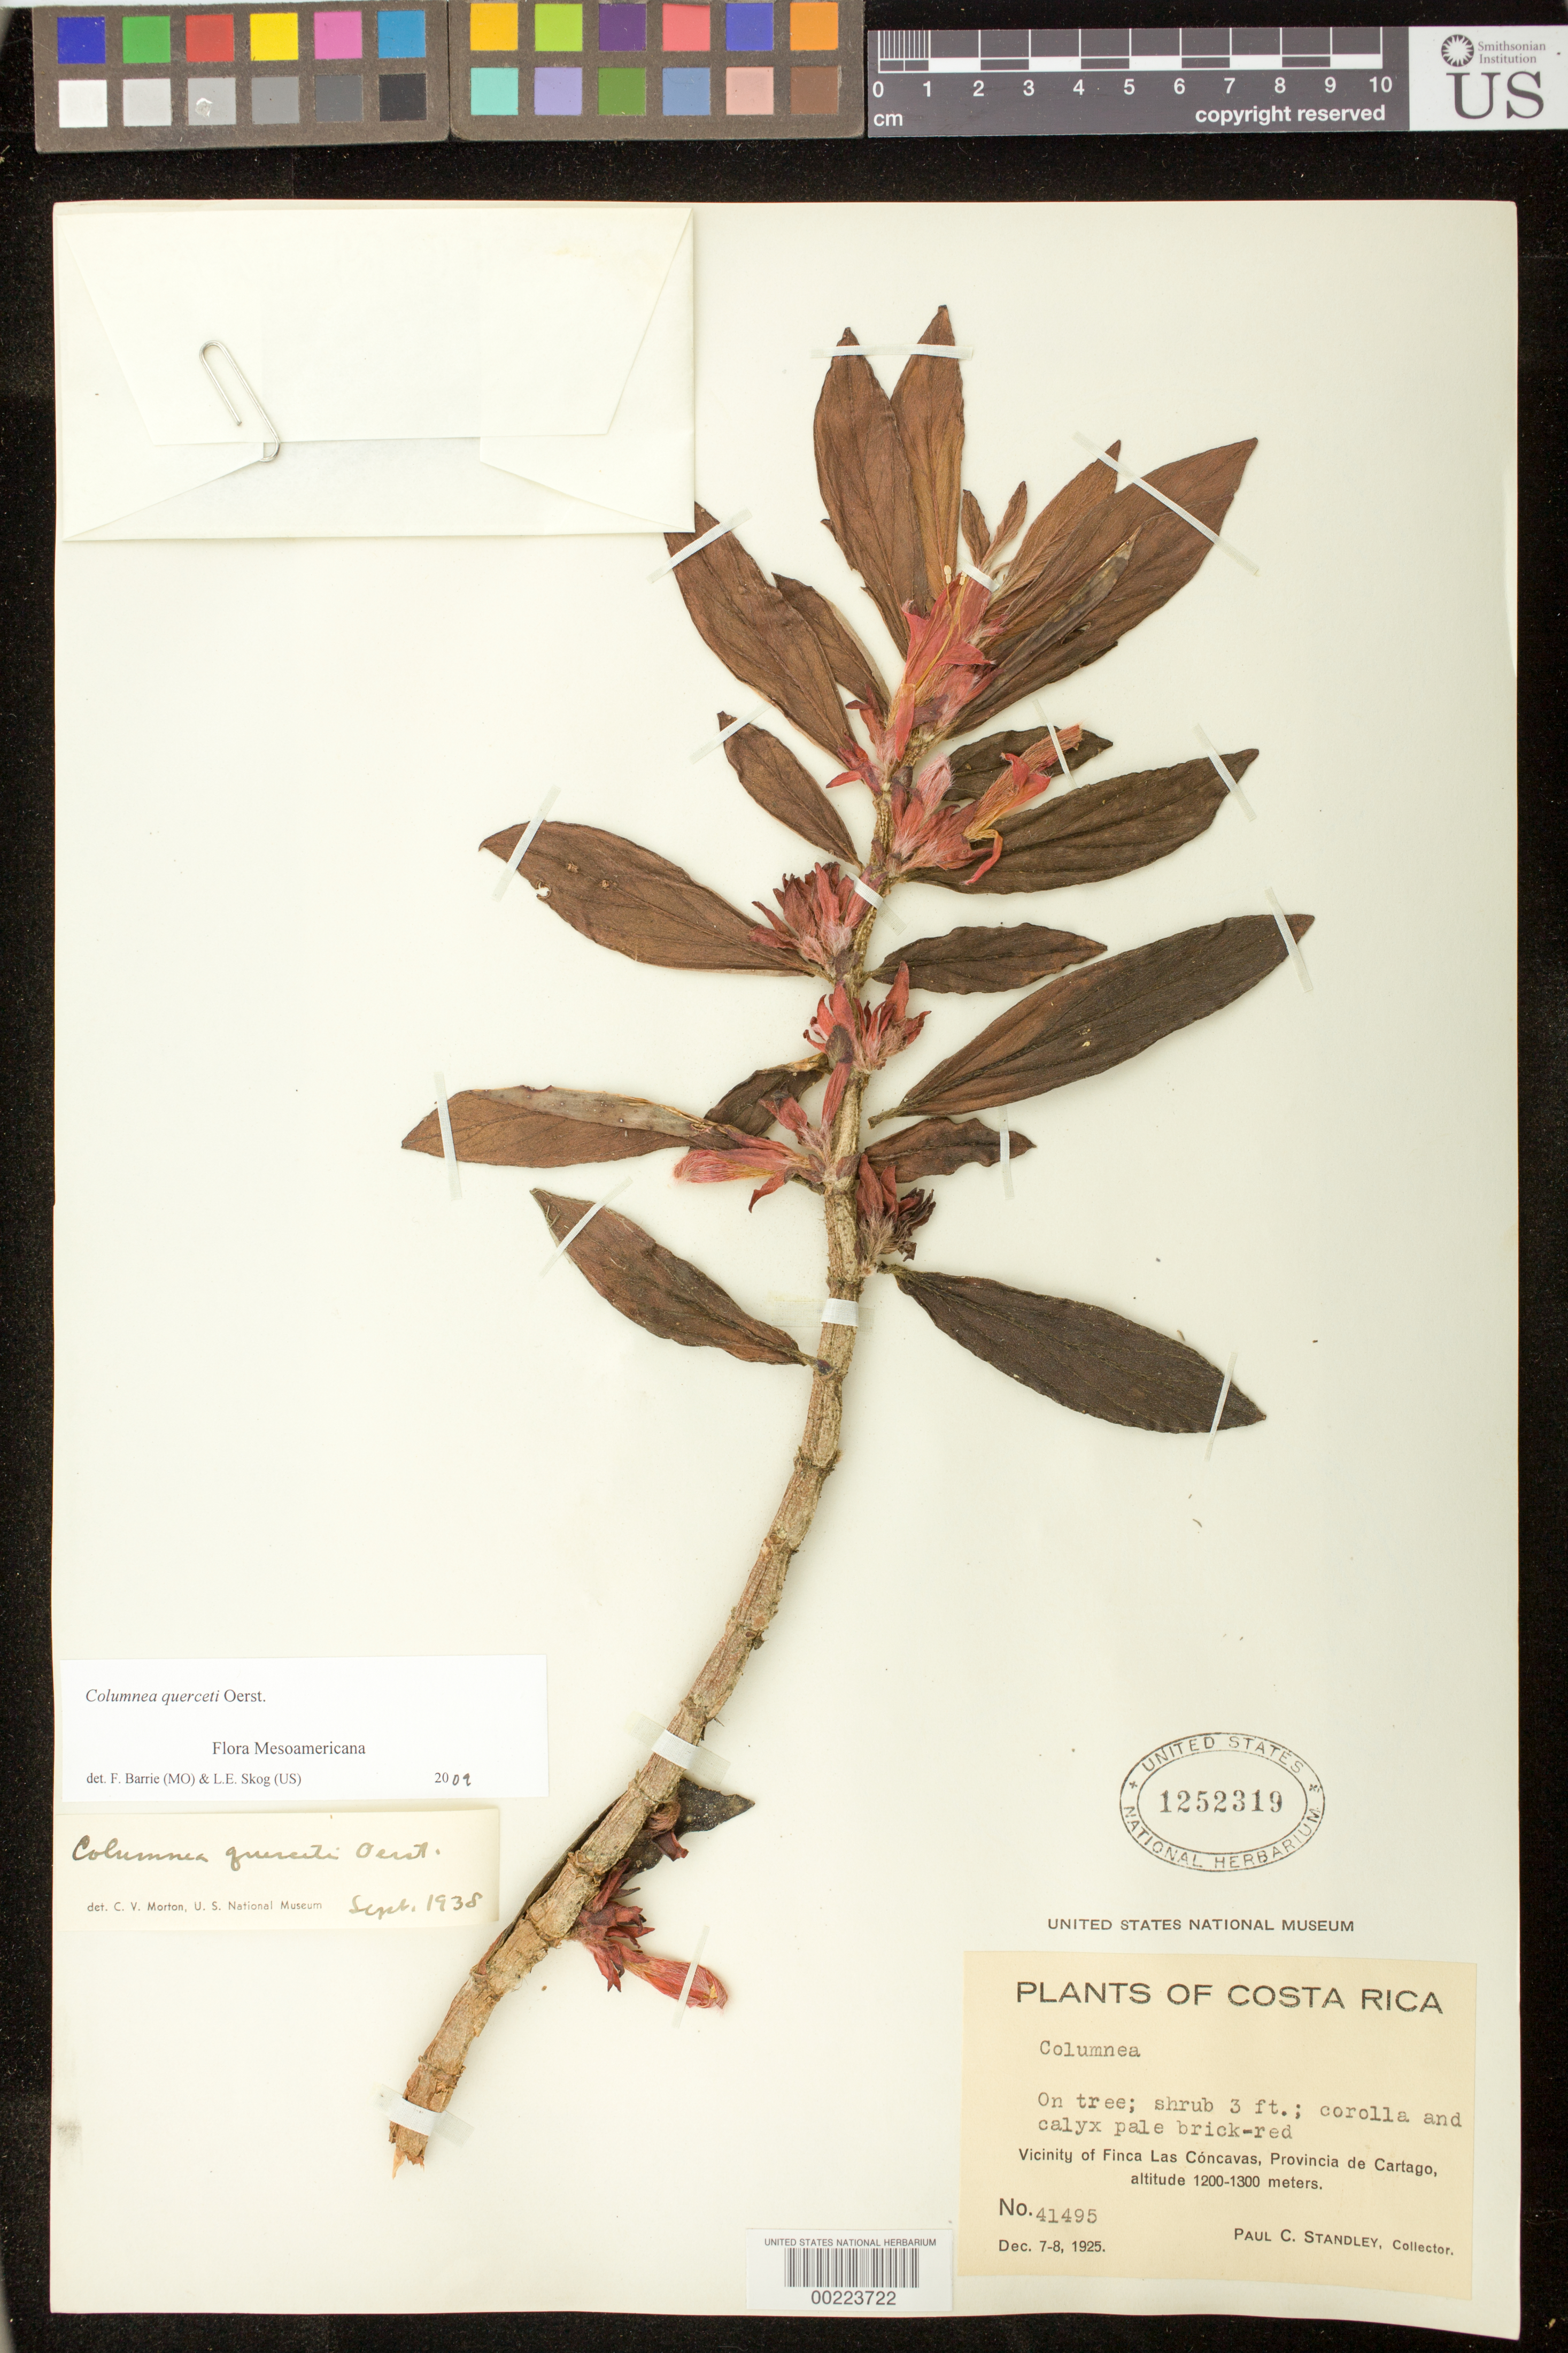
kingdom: Plantae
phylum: Tracheophyta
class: Magnoliopsida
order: Lamiales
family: Gesneriaceae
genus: Columnea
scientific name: Columnea querceti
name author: Oerst.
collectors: P. C. Standley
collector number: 41495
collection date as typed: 7-8 Dec 1925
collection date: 1925-12-07/1925-12-08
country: Costa Rica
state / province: Cartago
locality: Vicinity of Finca Las Concavas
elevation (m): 1200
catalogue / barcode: US 1252319